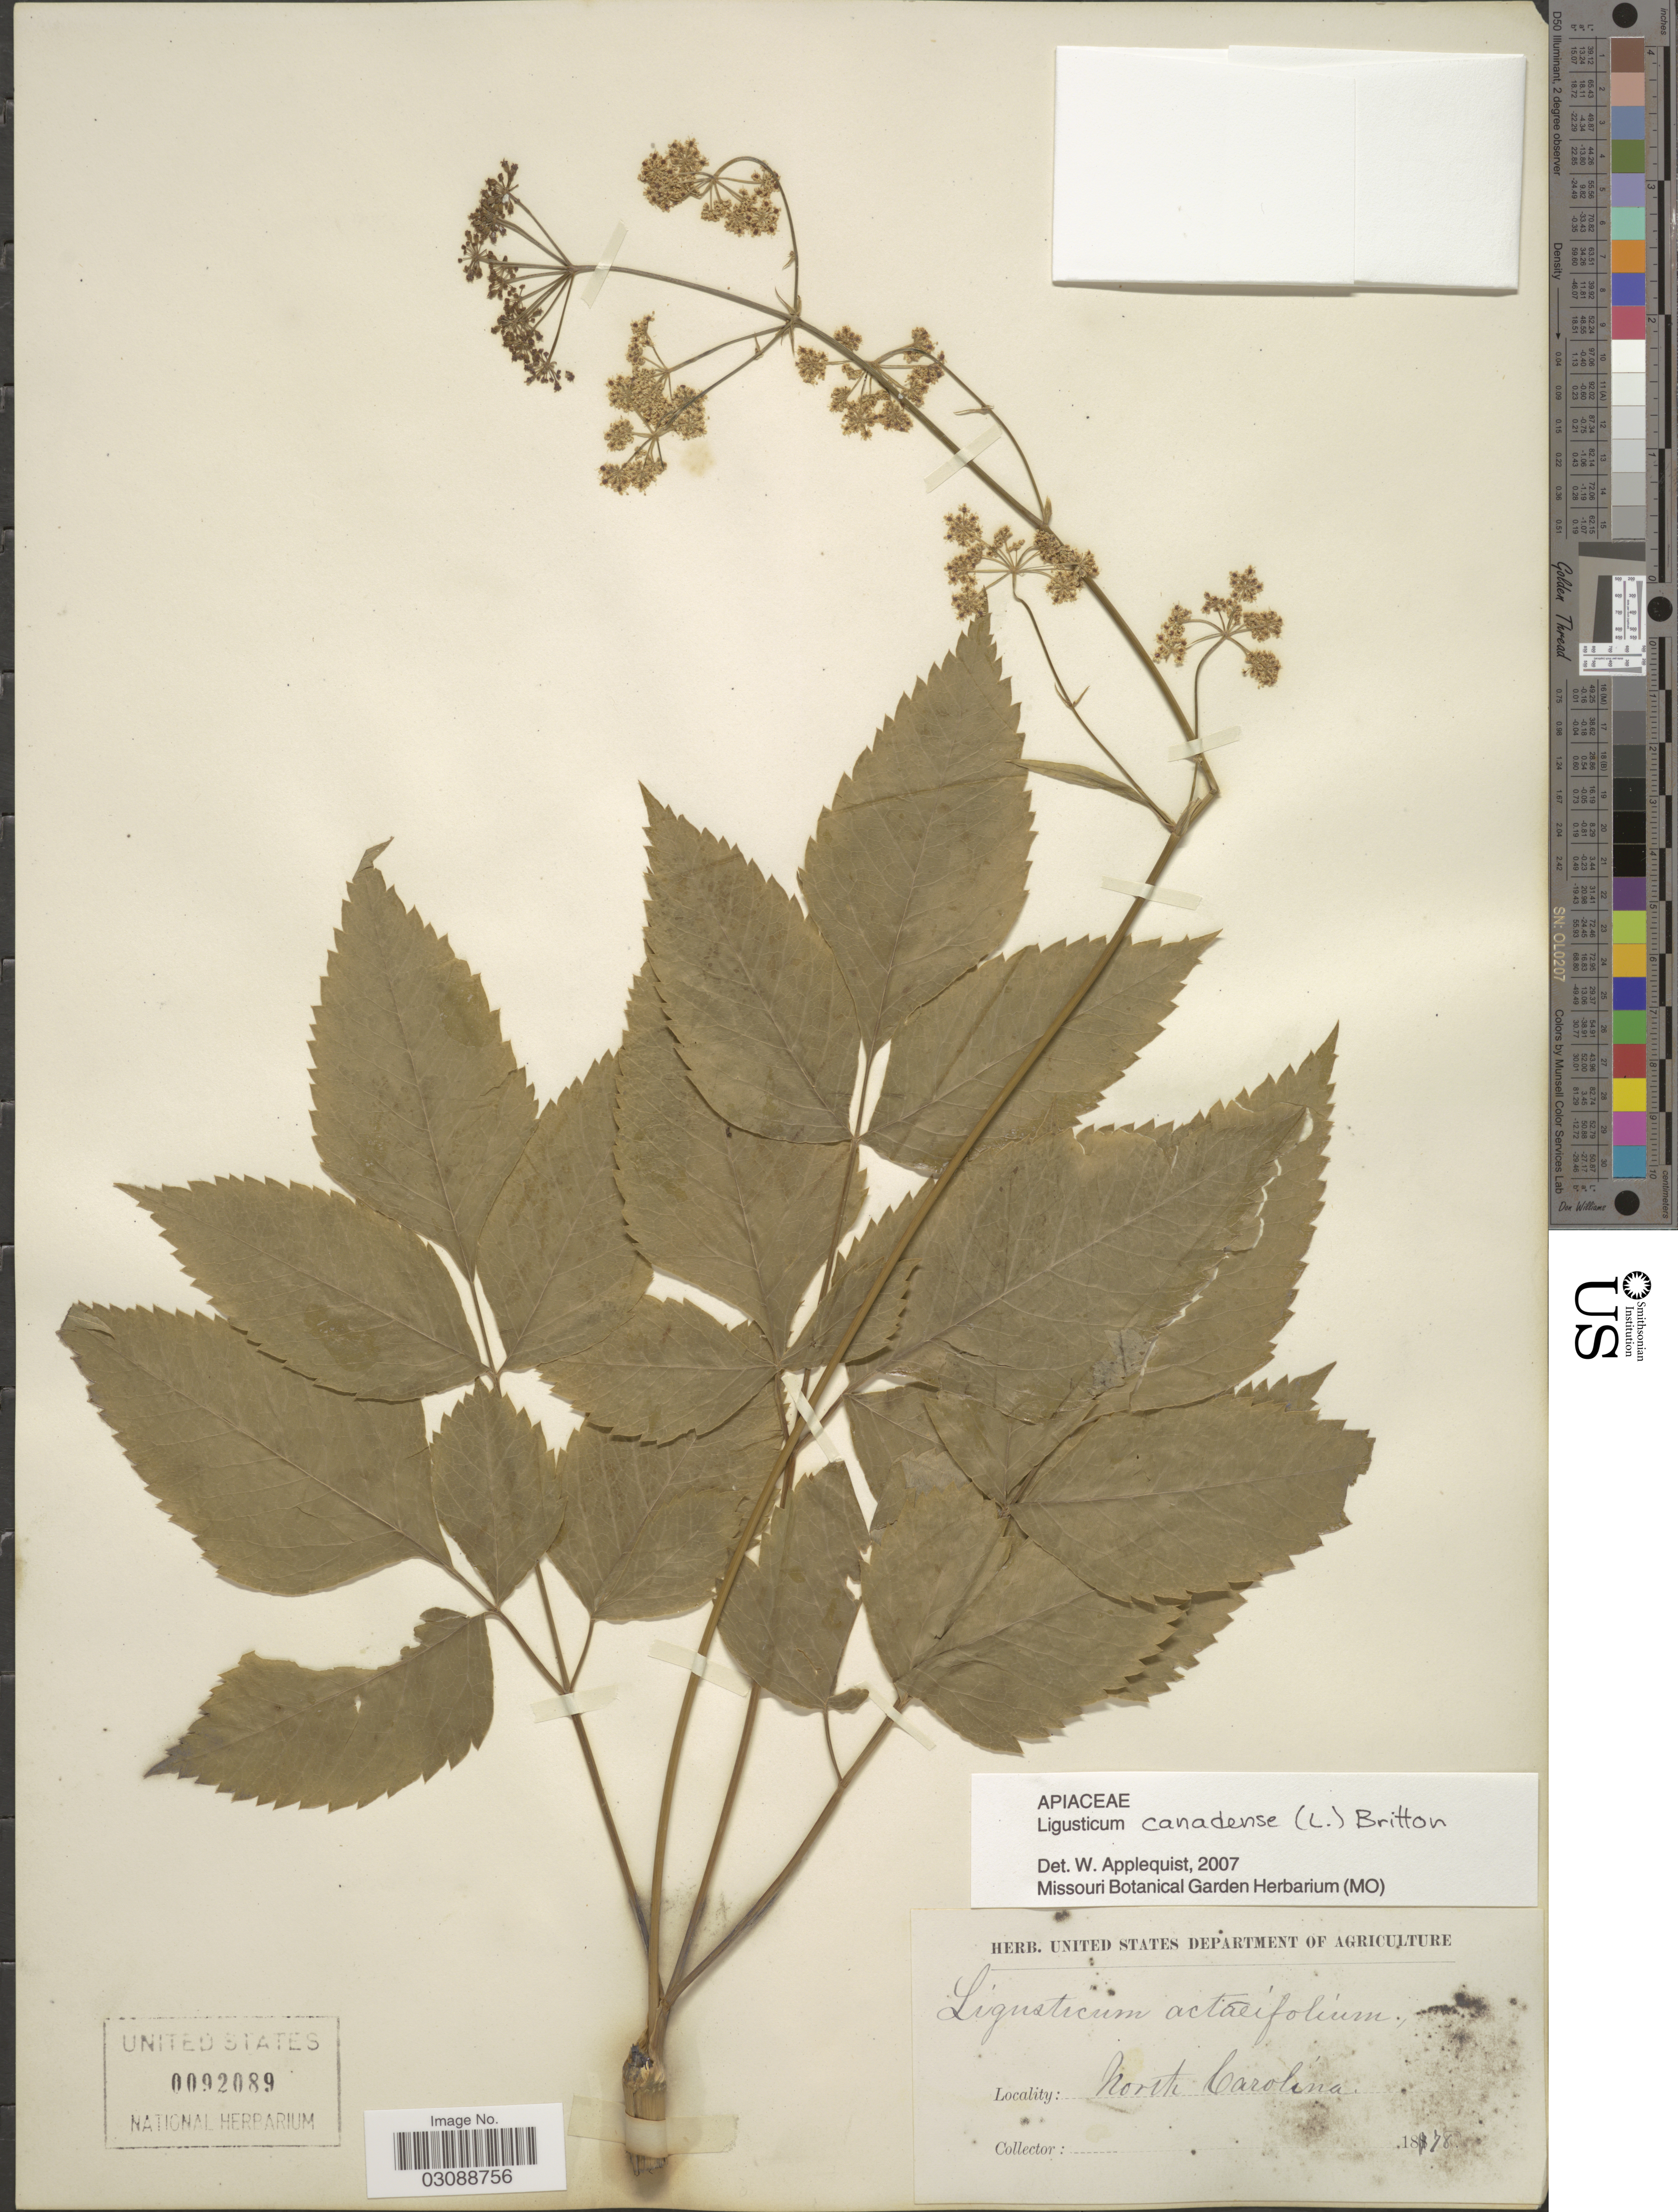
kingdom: Plantae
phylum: Tracheophyta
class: Magnoliopsida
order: Apiales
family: Apiaceae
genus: Ligusticum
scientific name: Ligusticum canadense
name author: (L.) Britton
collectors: ex herb. U. S. Department of Agriculture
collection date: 1876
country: United States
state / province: North Carolina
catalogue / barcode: US 92089